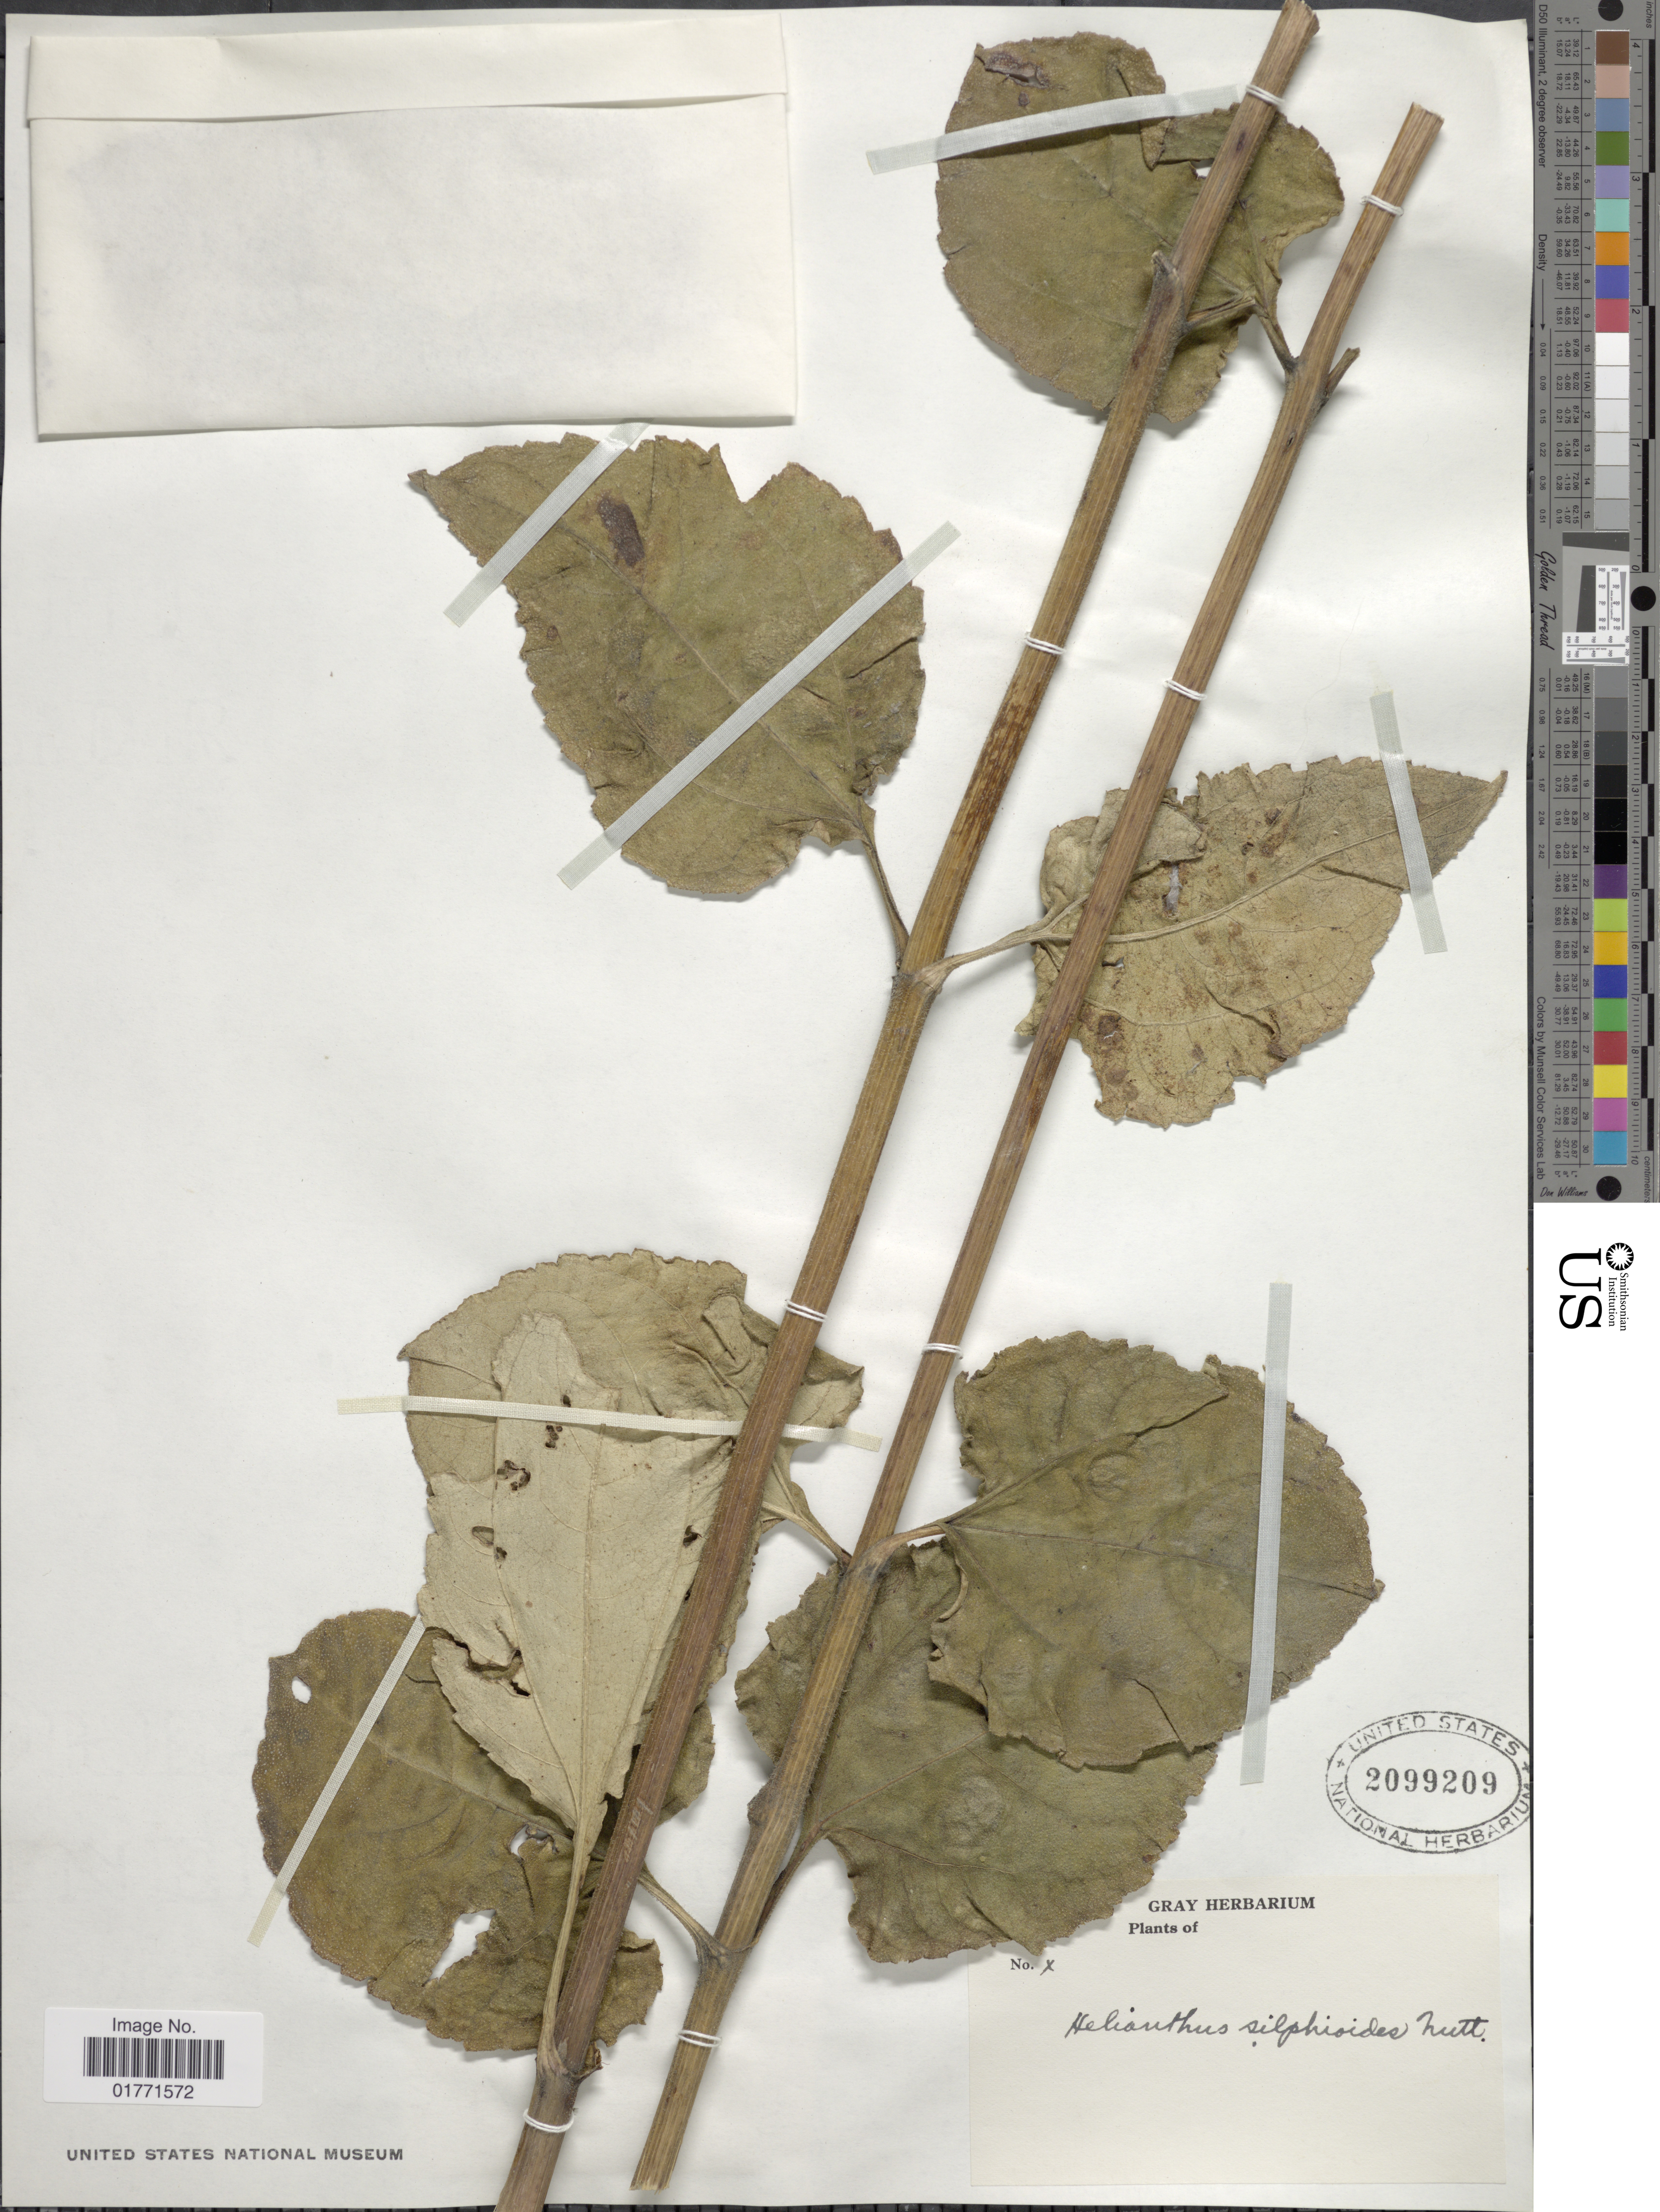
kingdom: Plantae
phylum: Tracheophyta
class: Magnoliopsida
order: Asterales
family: Asteraceae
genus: Helianthus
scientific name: Helianthus silphioides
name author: Nutt.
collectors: ex herb. Gray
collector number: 10?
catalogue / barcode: US 2099209